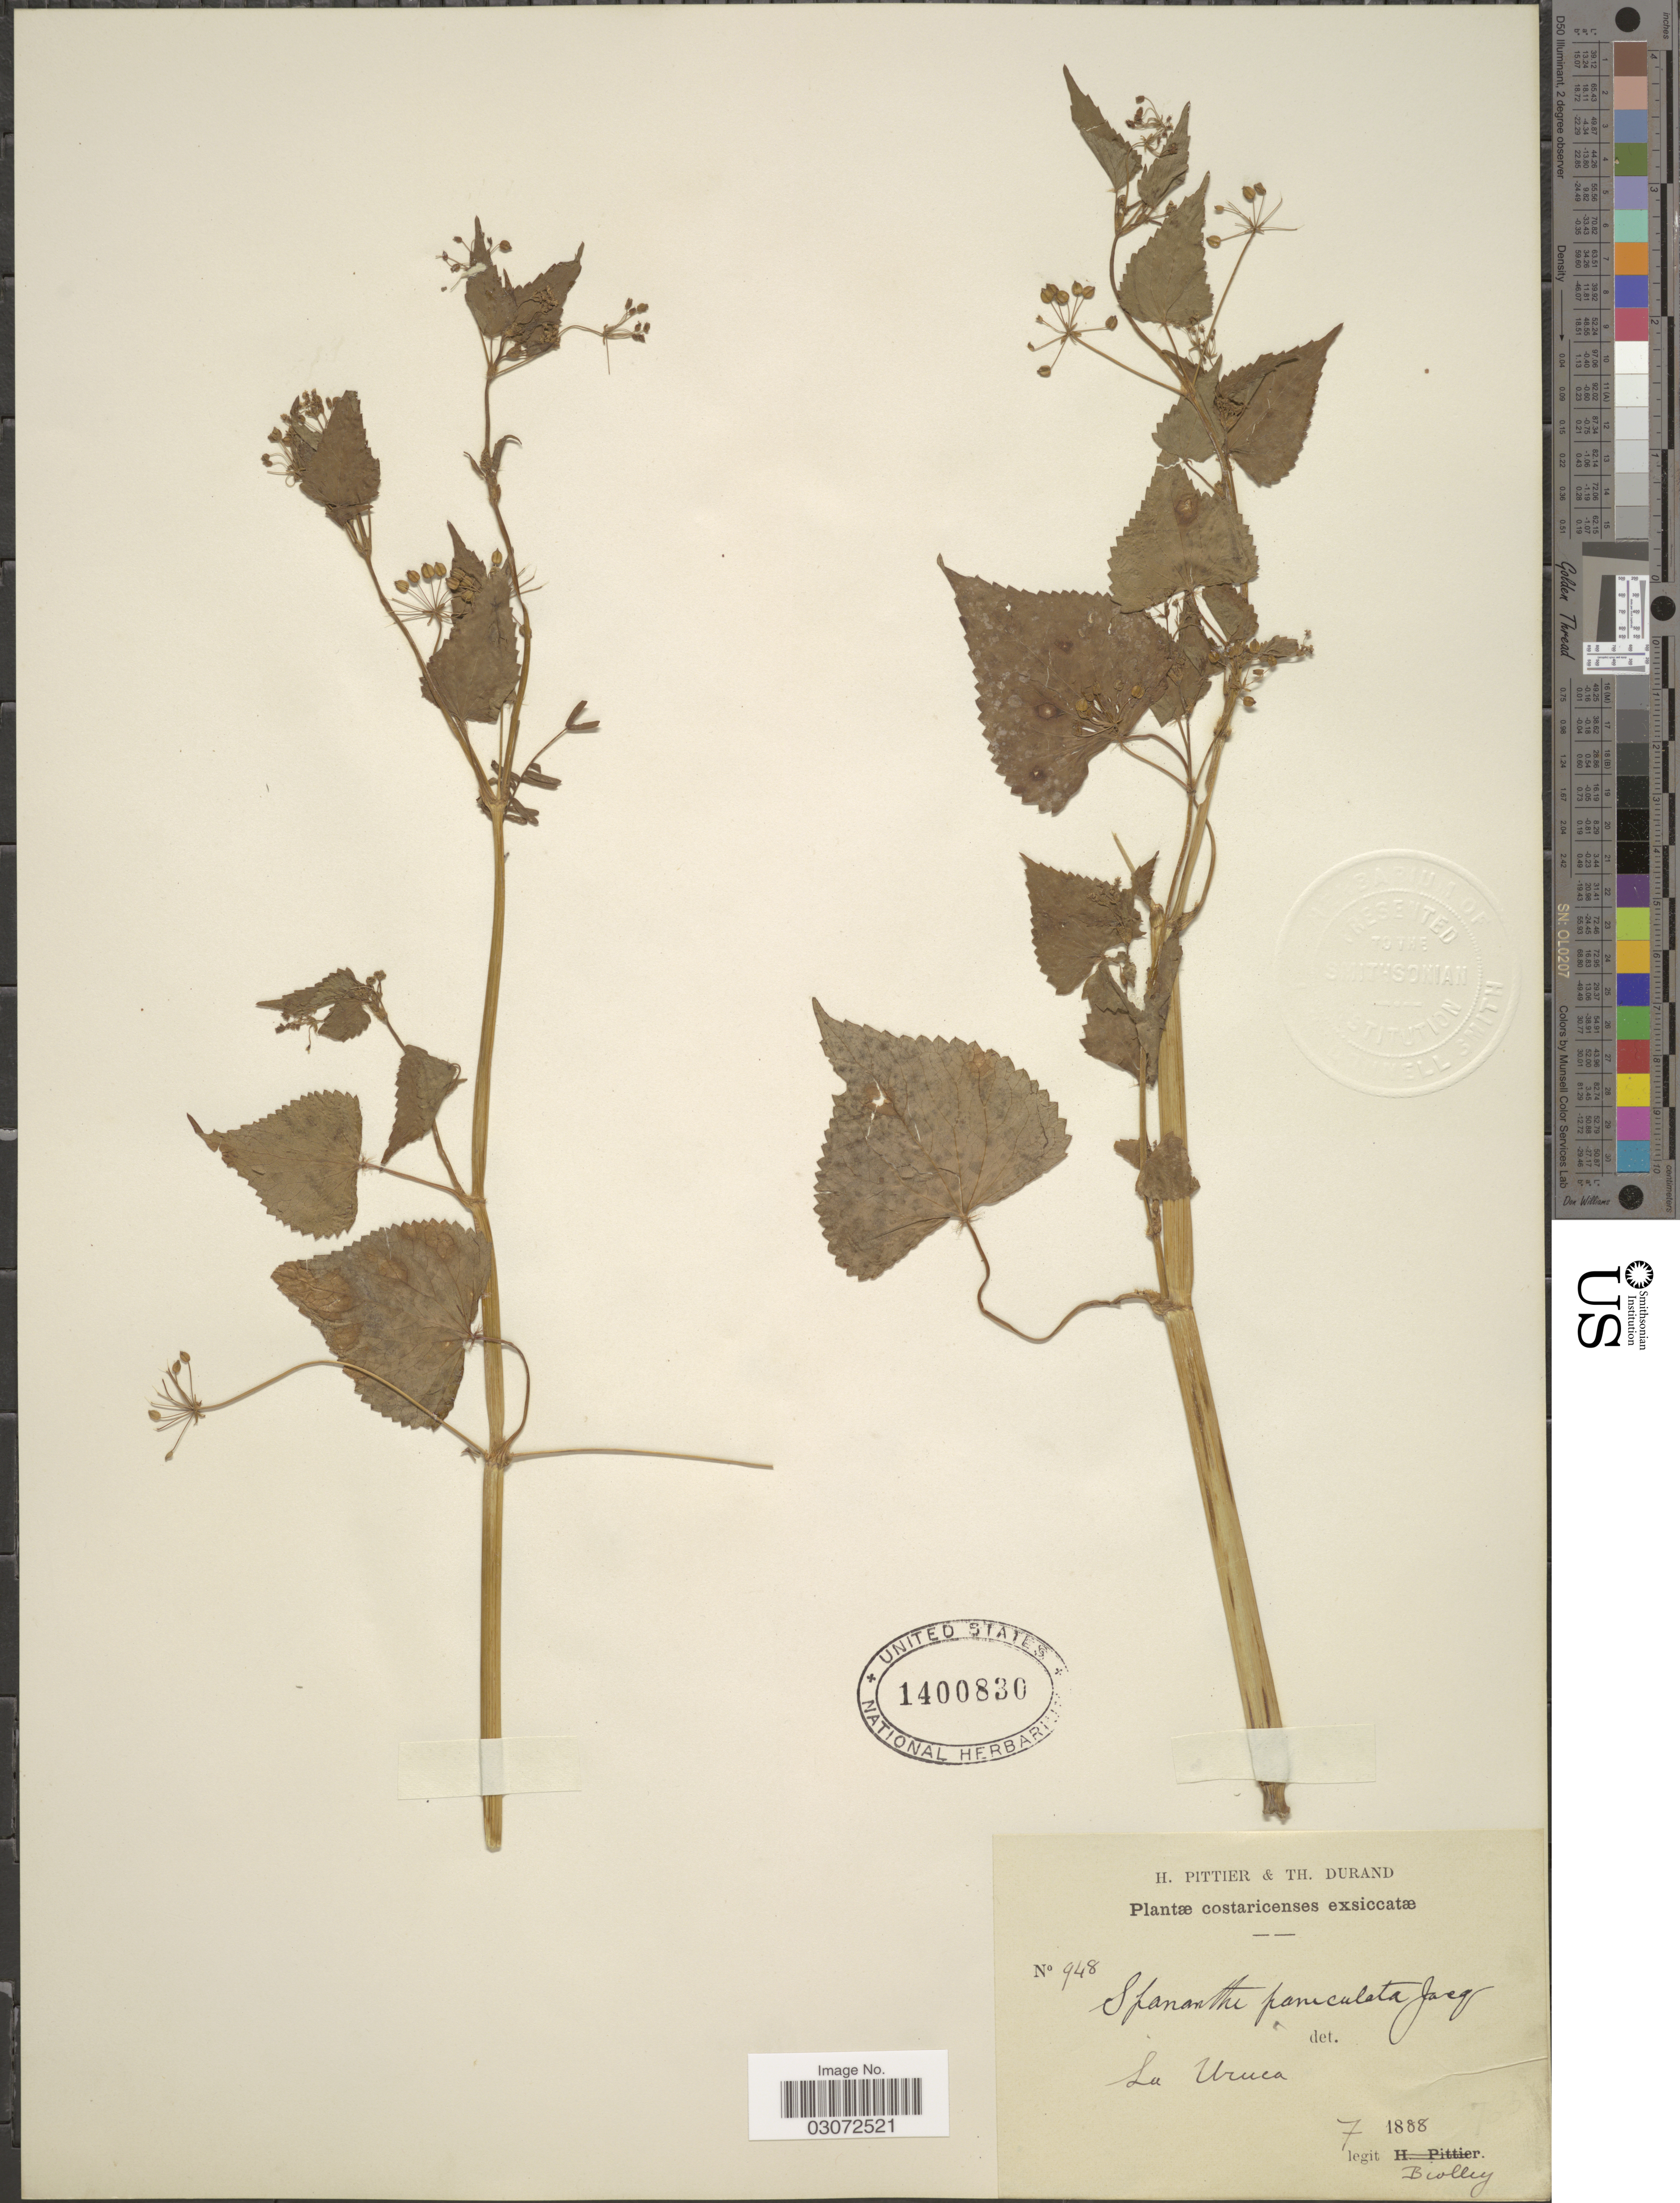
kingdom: Plantae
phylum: Tracheophyta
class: Magnoliopsida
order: Apiales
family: Apiaceae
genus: Spananthe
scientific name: Spananthe paniculata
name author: Jacq.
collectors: Biolley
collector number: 948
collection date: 1888-07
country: Costa Rica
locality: La Uruca.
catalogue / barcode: US 1400830